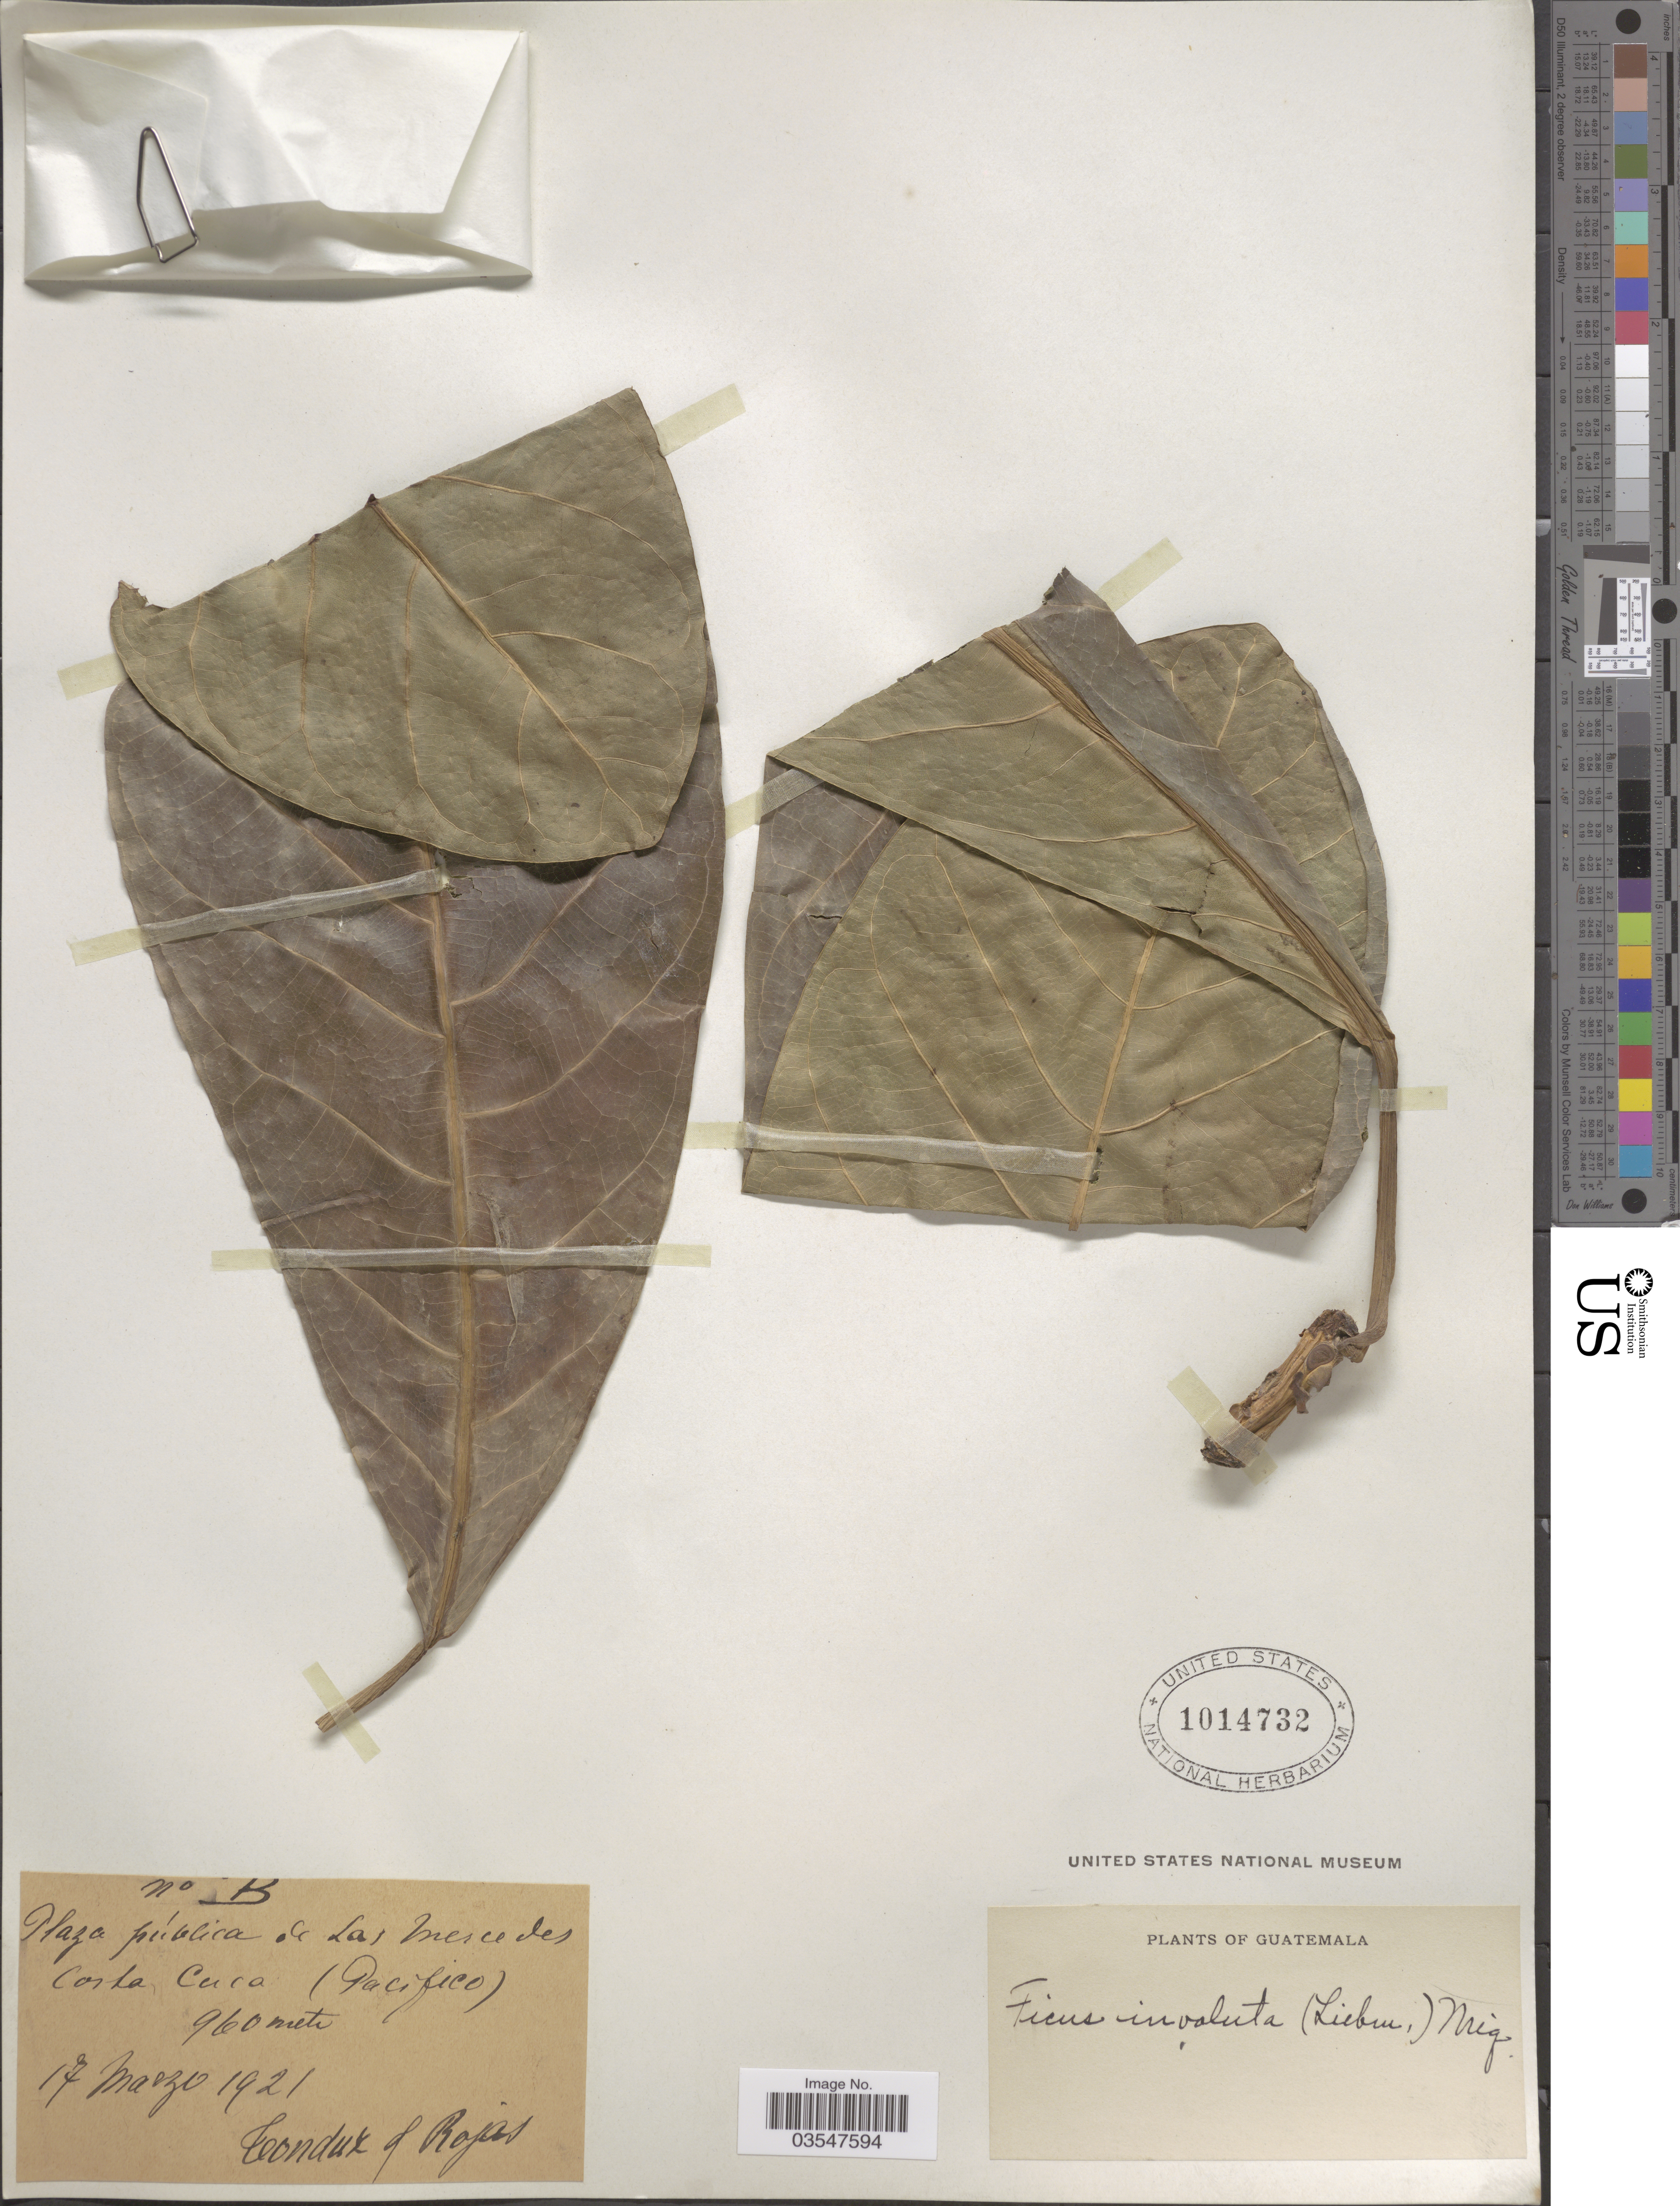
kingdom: Plantae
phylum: Tracheophyta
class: Magnoliopsida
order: Rosales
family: Moraceae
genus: Ficus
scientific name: Ficus obtusifolia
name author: Kunth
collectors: Tonduz & Rojas, --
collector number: B*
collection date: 1921-03-17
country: Guatemala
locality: Plaza pública de La Mercedes Costa Cuca (Pacifico).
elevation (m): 960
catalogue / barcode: US 1014732